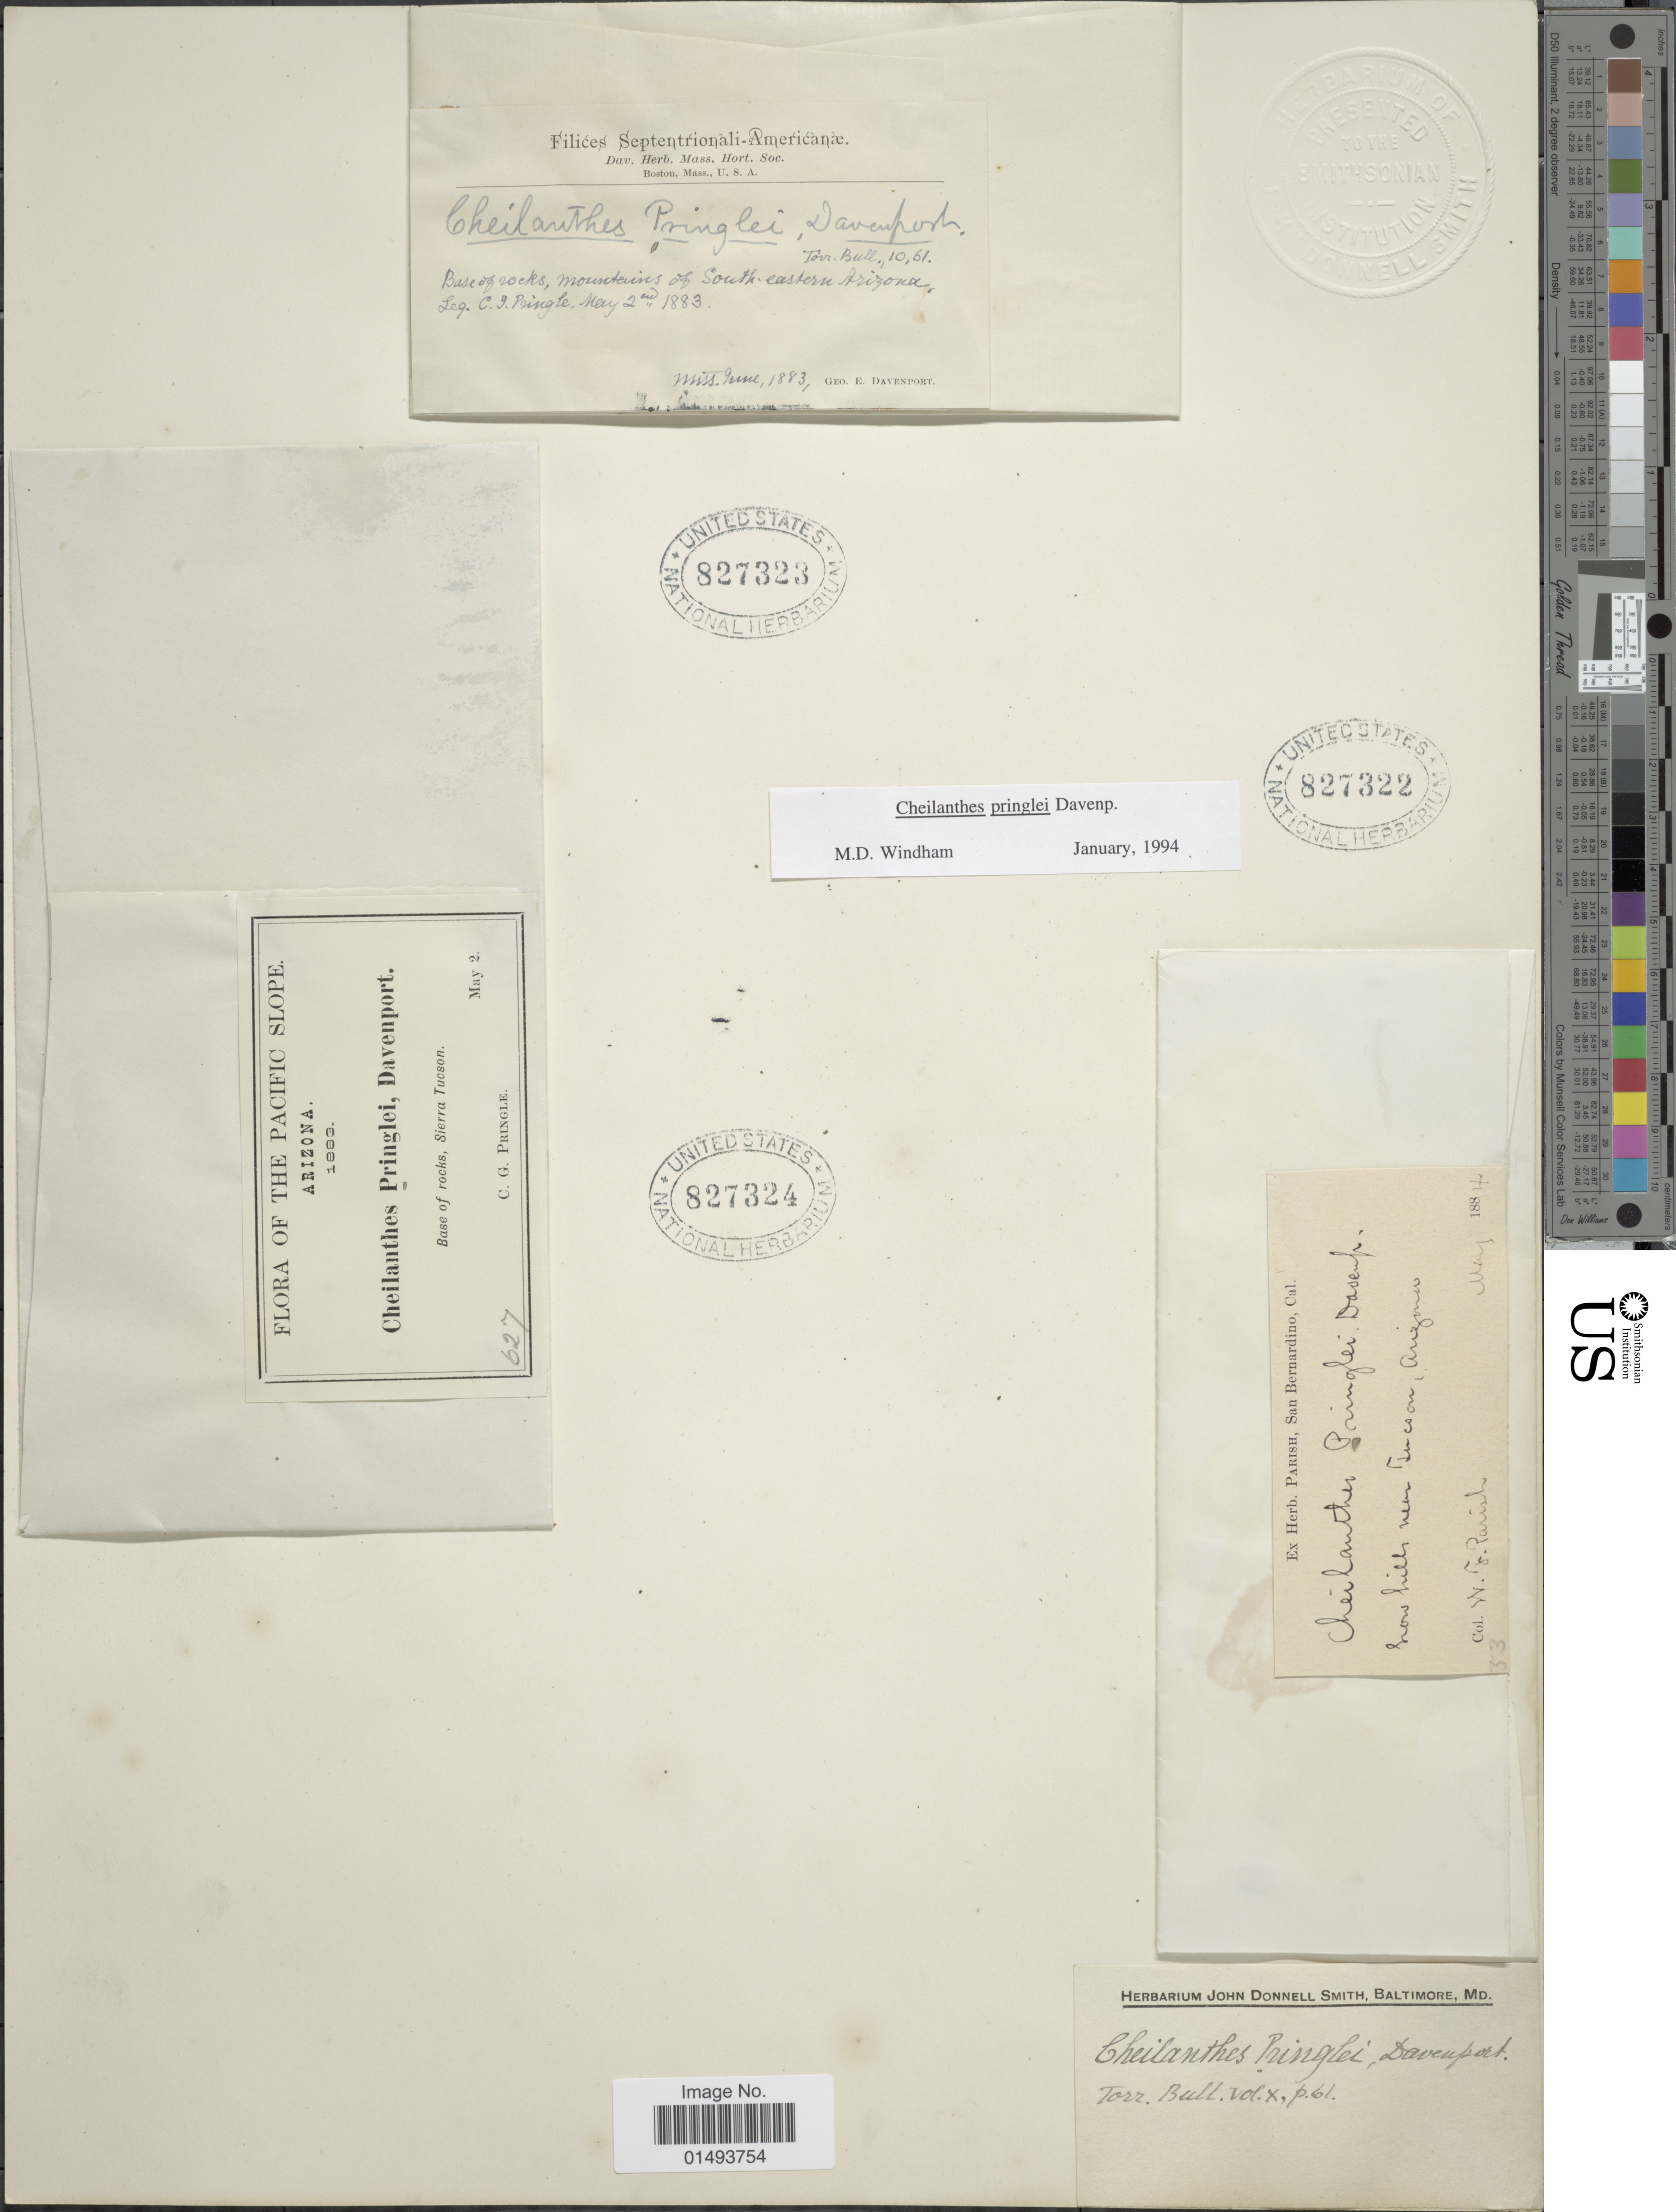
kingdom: Plantae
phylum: Tracheophyta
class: Polypodiopsida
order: Polypodiales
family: Pteridaceae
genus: Myriopteris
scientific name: Myriopteris pringlei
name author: (Davenp.) Grusz & Windham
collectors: C. G. Pringle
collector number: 10.61*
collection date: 1883-05-02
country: United States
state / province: Arizona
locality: Base of rocks, mountains of South eastern Arizona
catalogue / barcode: US 827323-2